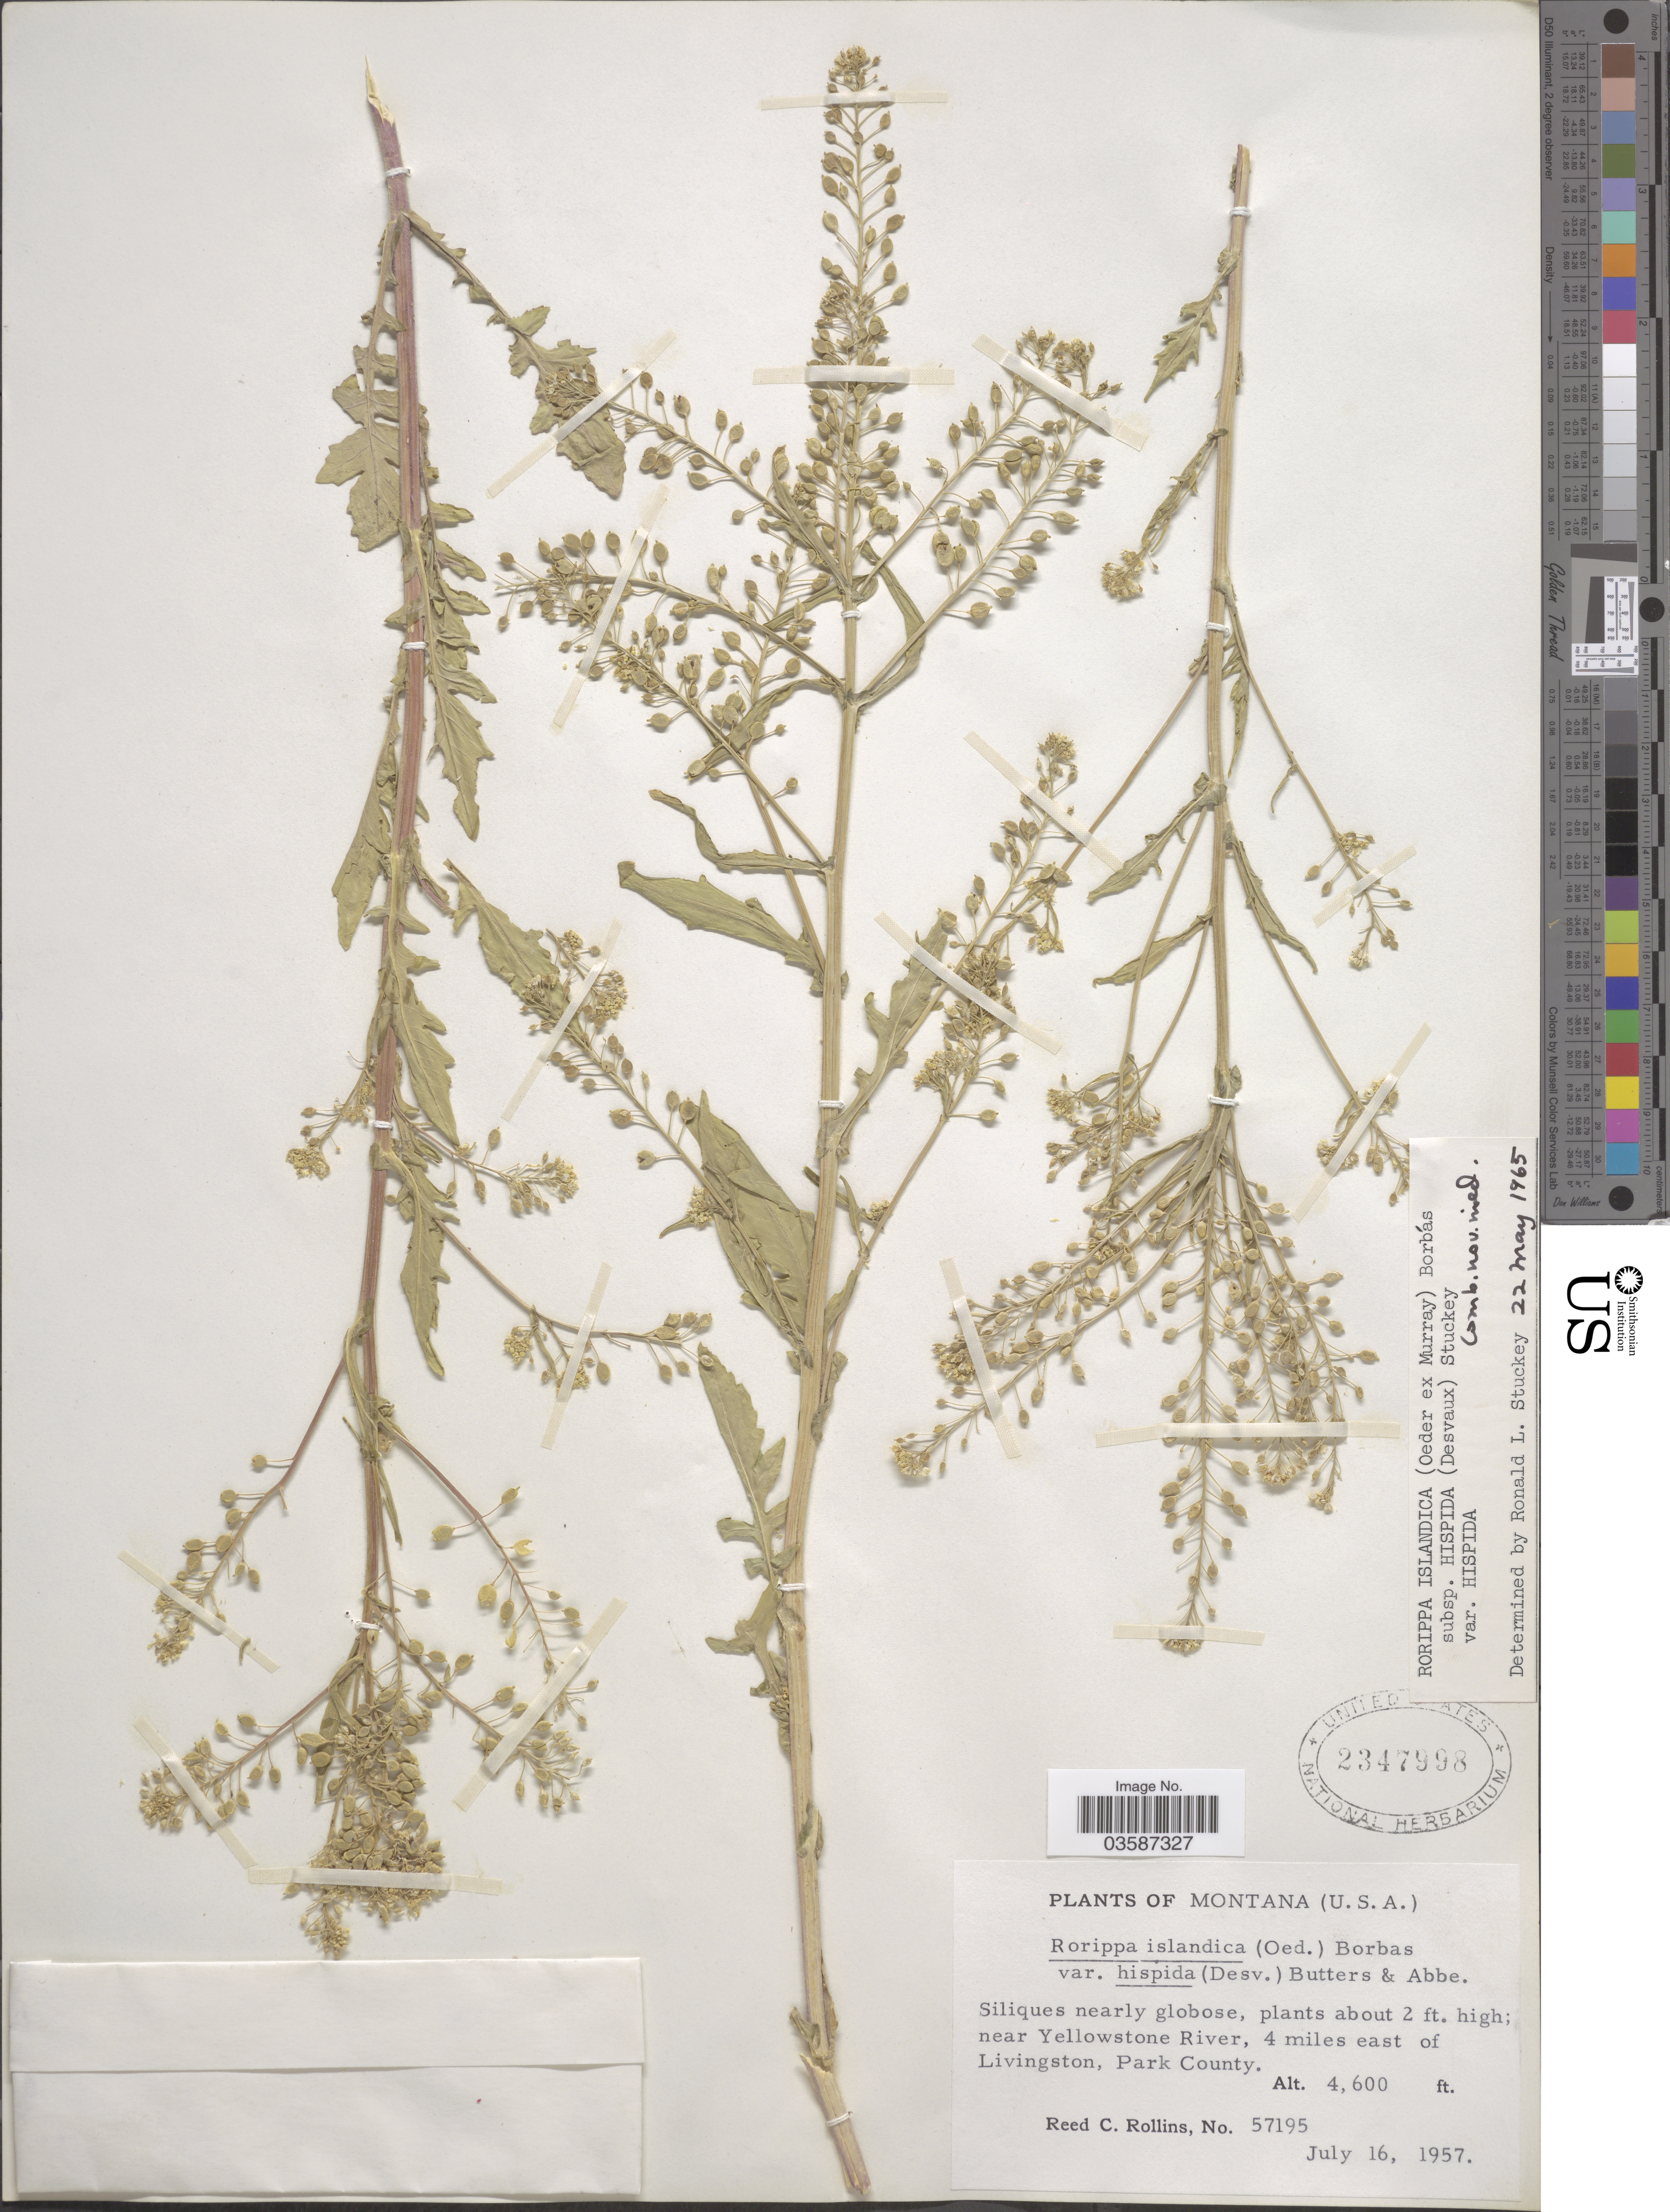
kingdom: Plantae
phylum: Tracheophyta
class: Magnoliopsida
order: Brassicales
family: Brassicaceae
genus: Rorippa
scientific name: Rorippa islandica var. hispida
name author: (Desv.) Butters & Abbe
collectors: R. C. Rollins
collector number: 57195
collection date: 1957-07-16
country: United States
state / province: Montana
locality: Near Yellowstone River, 4 miles east of Livington, Park County.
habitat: near river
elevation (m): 1402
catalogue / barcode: US 2347998